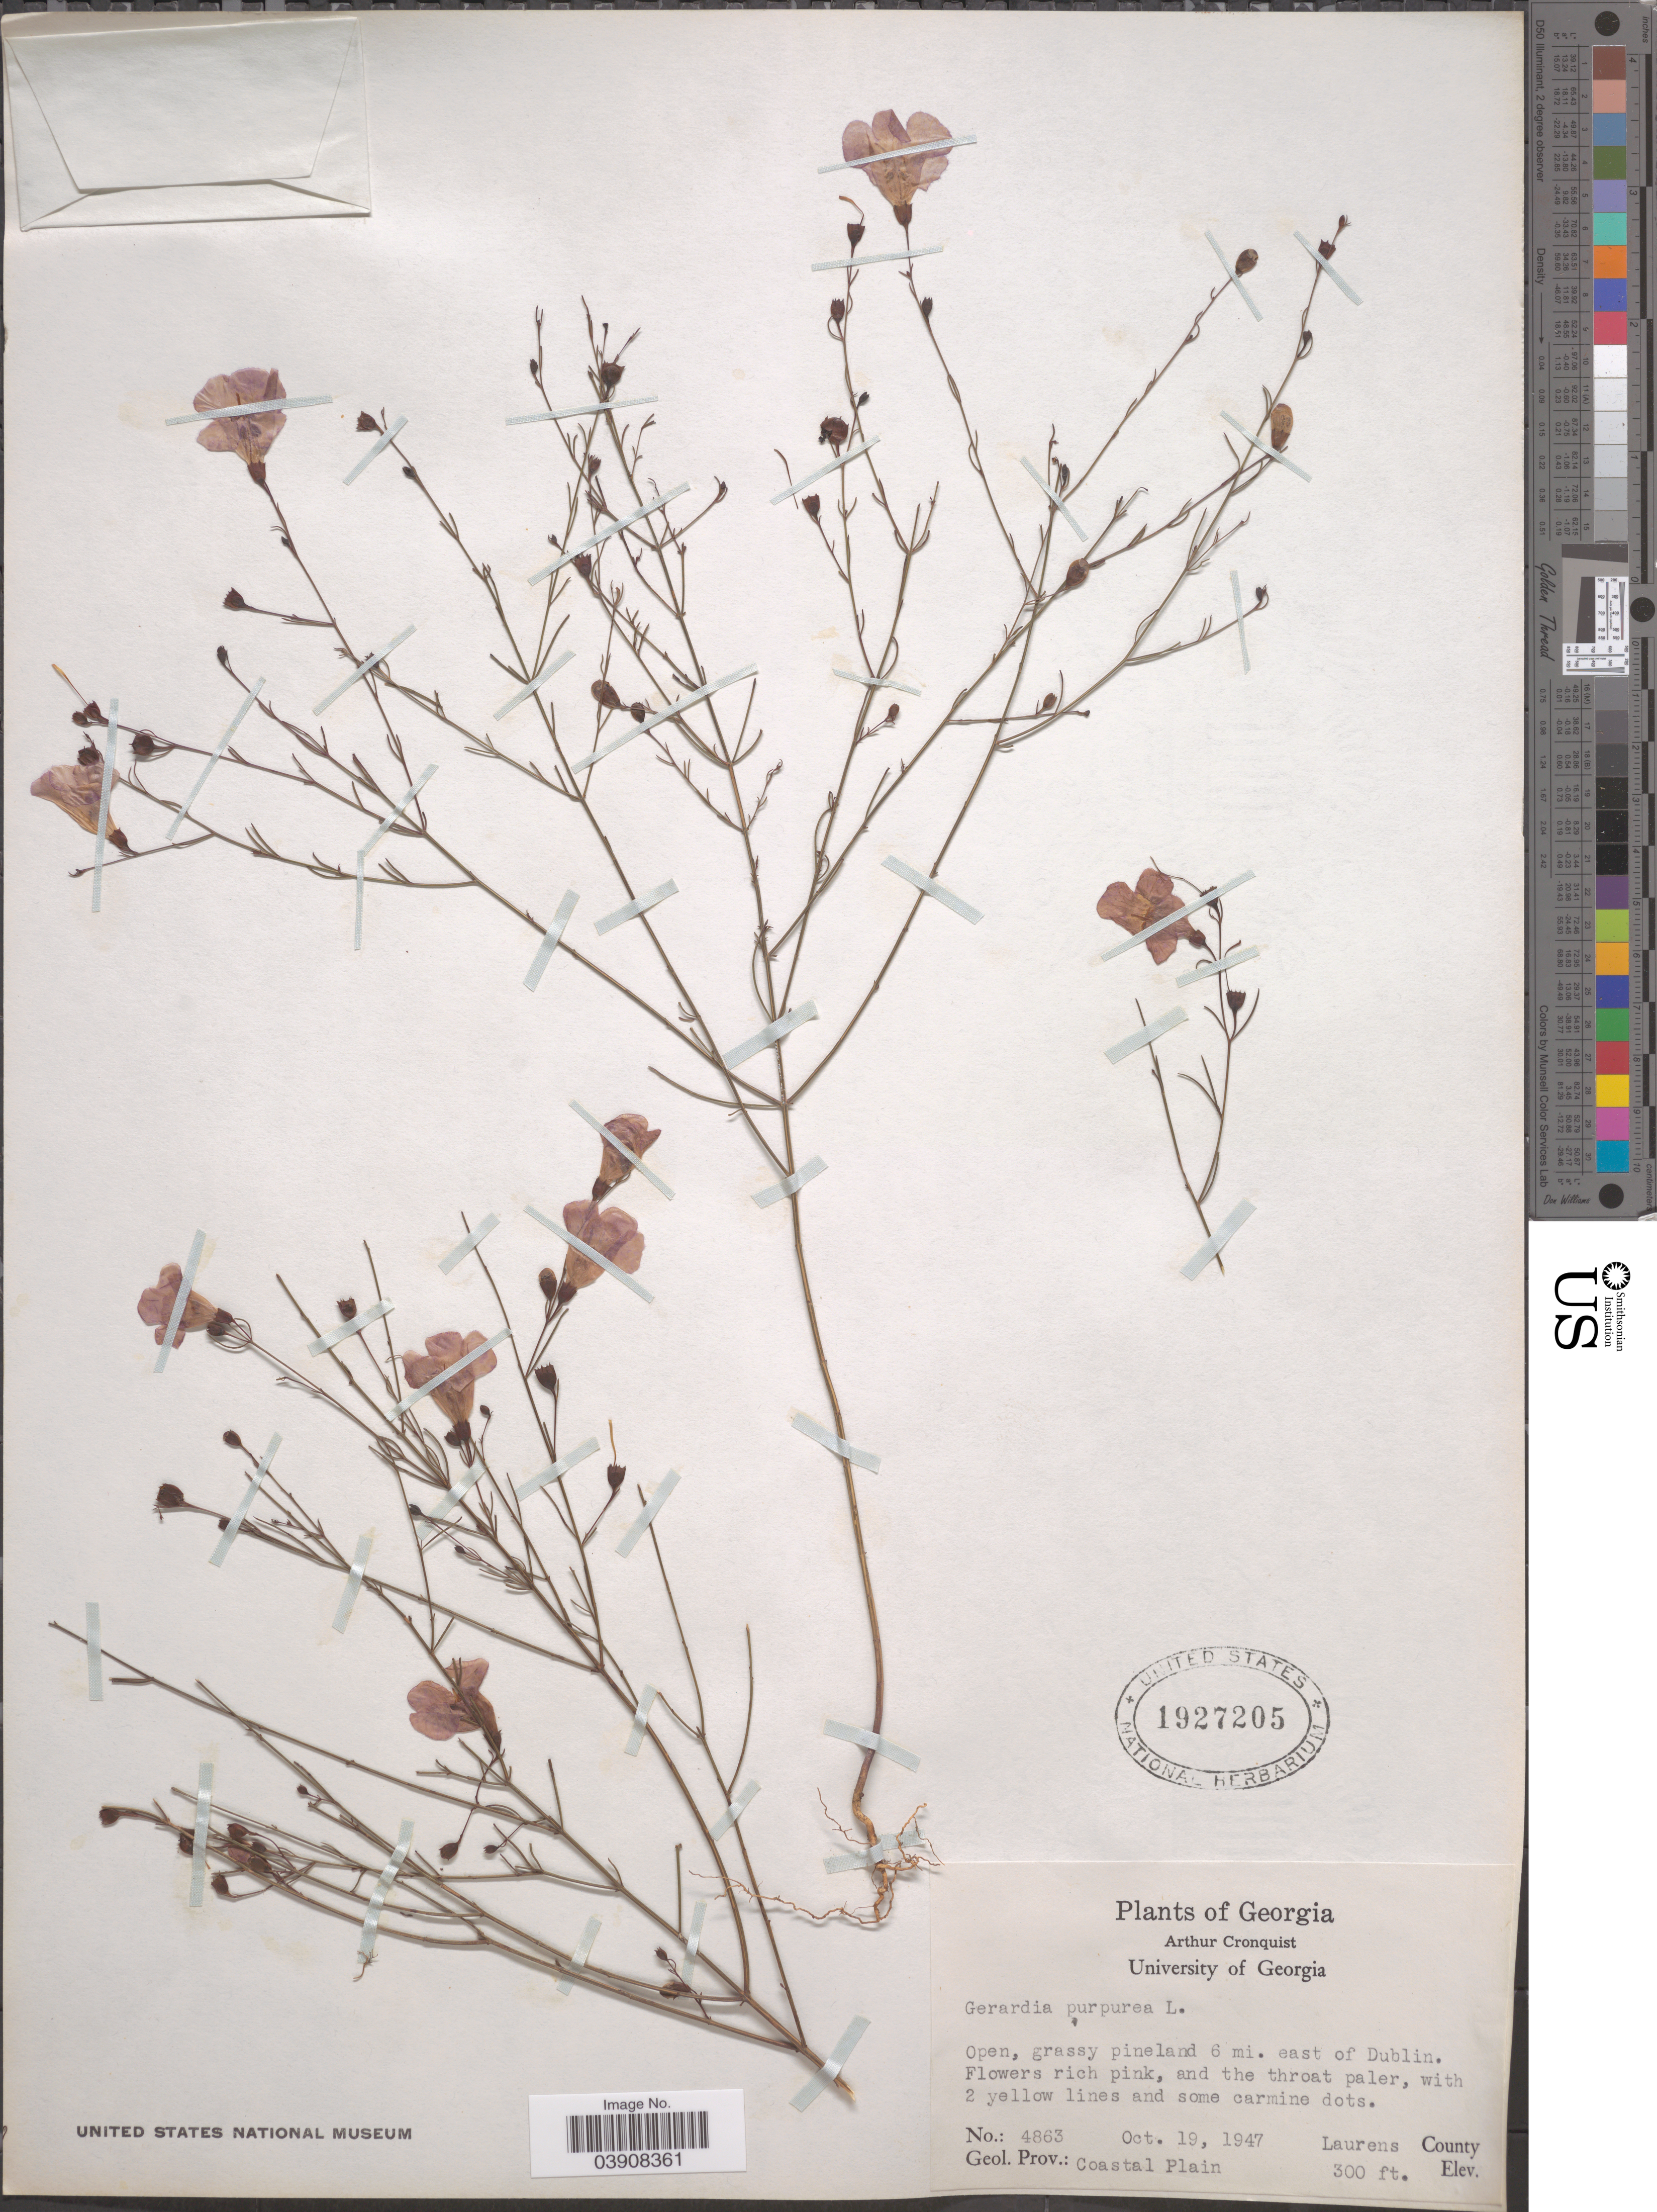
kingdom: Plantae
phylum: Tracheophyta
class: Magnoliopsida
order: Lamiales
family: Orobanchaceae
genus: Agalinis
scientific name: Agalinis purpurea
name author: (L.) Pennell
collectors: A. J. Cronquist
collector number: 4863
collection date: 1947-10-19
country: United States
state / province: Georgia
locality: Open, grassy pineland 6 mi. east of Dublin. Geol. Prov.: Coastal Plain. Laurens County.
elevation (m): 91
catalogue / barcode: US 1927205